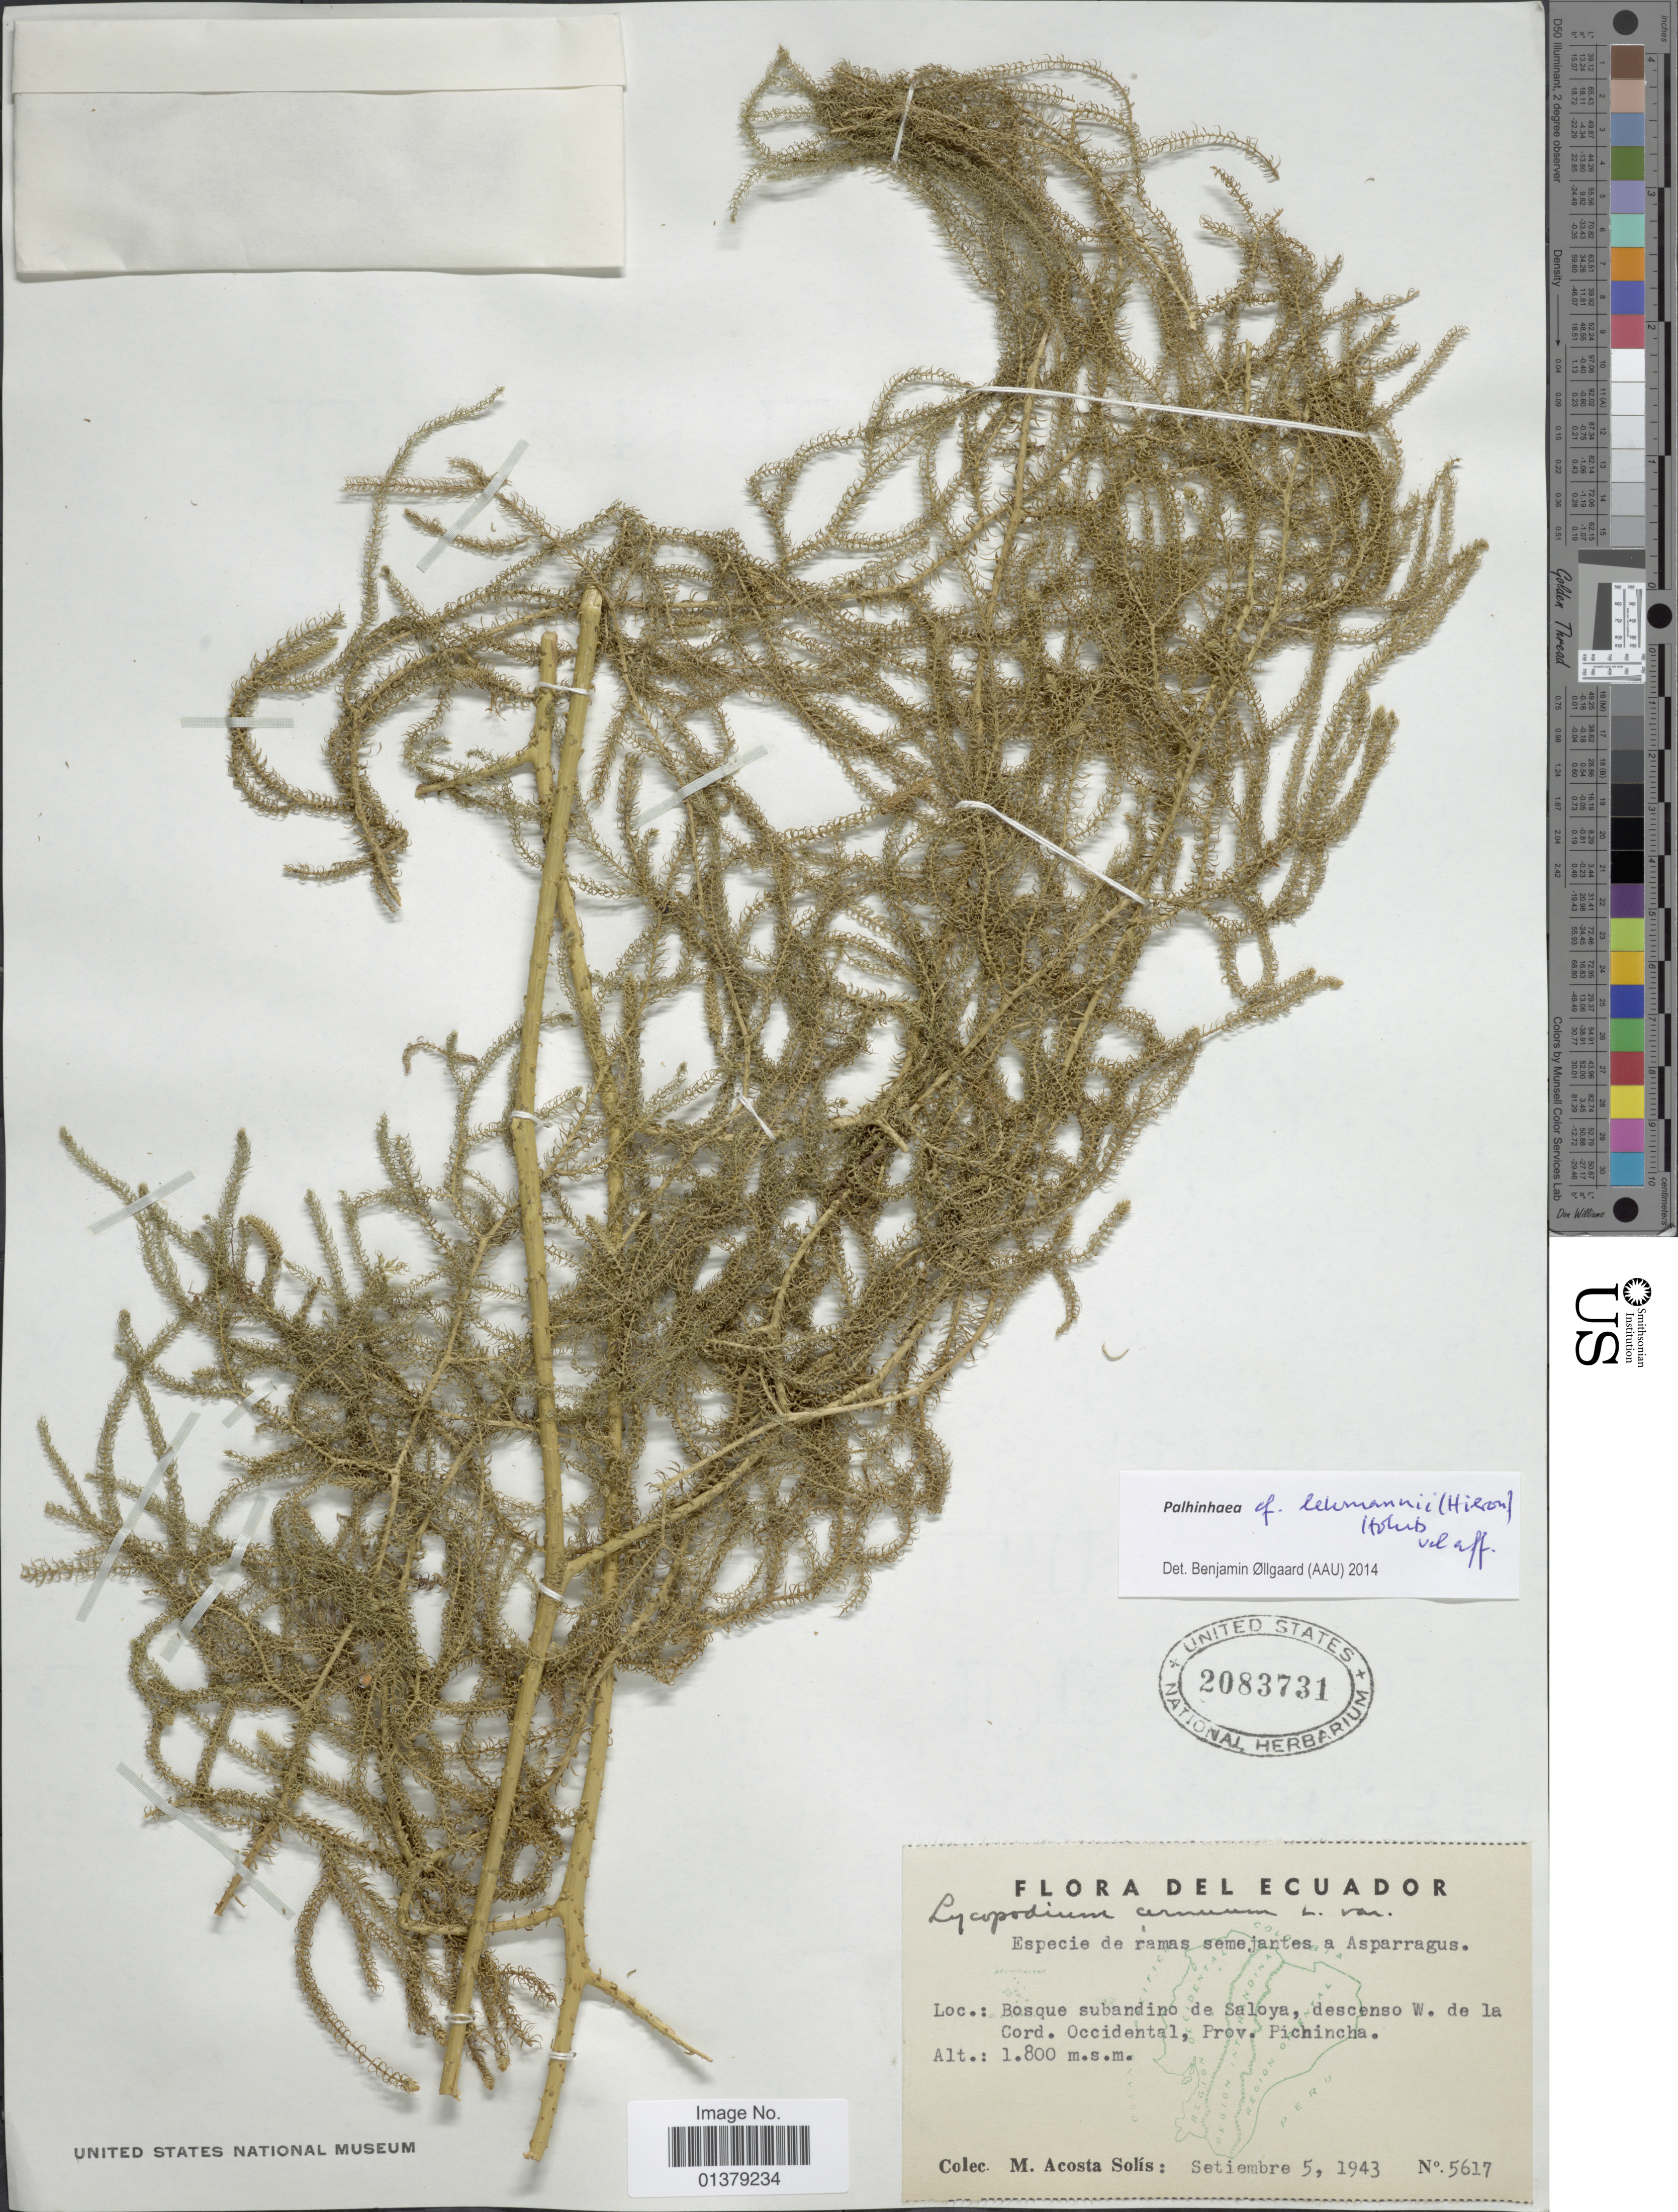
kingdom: Plantae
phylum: Tracheophyta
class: Lycopodiopsida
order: Lycopodiales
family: Lycopodiaceae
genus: Palhinhaea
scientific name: Palhinhaea lehmannii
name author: (Hieron.) Holub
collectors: M. Acosta Solis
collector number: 5617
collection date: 1943-09-05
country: Ecuador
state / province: Pichincha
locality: Bosque subandino de Saloya, descnenso W. de la Cord. Occidental, Prov Pichincha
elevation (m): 1800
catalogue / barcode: US 2083731